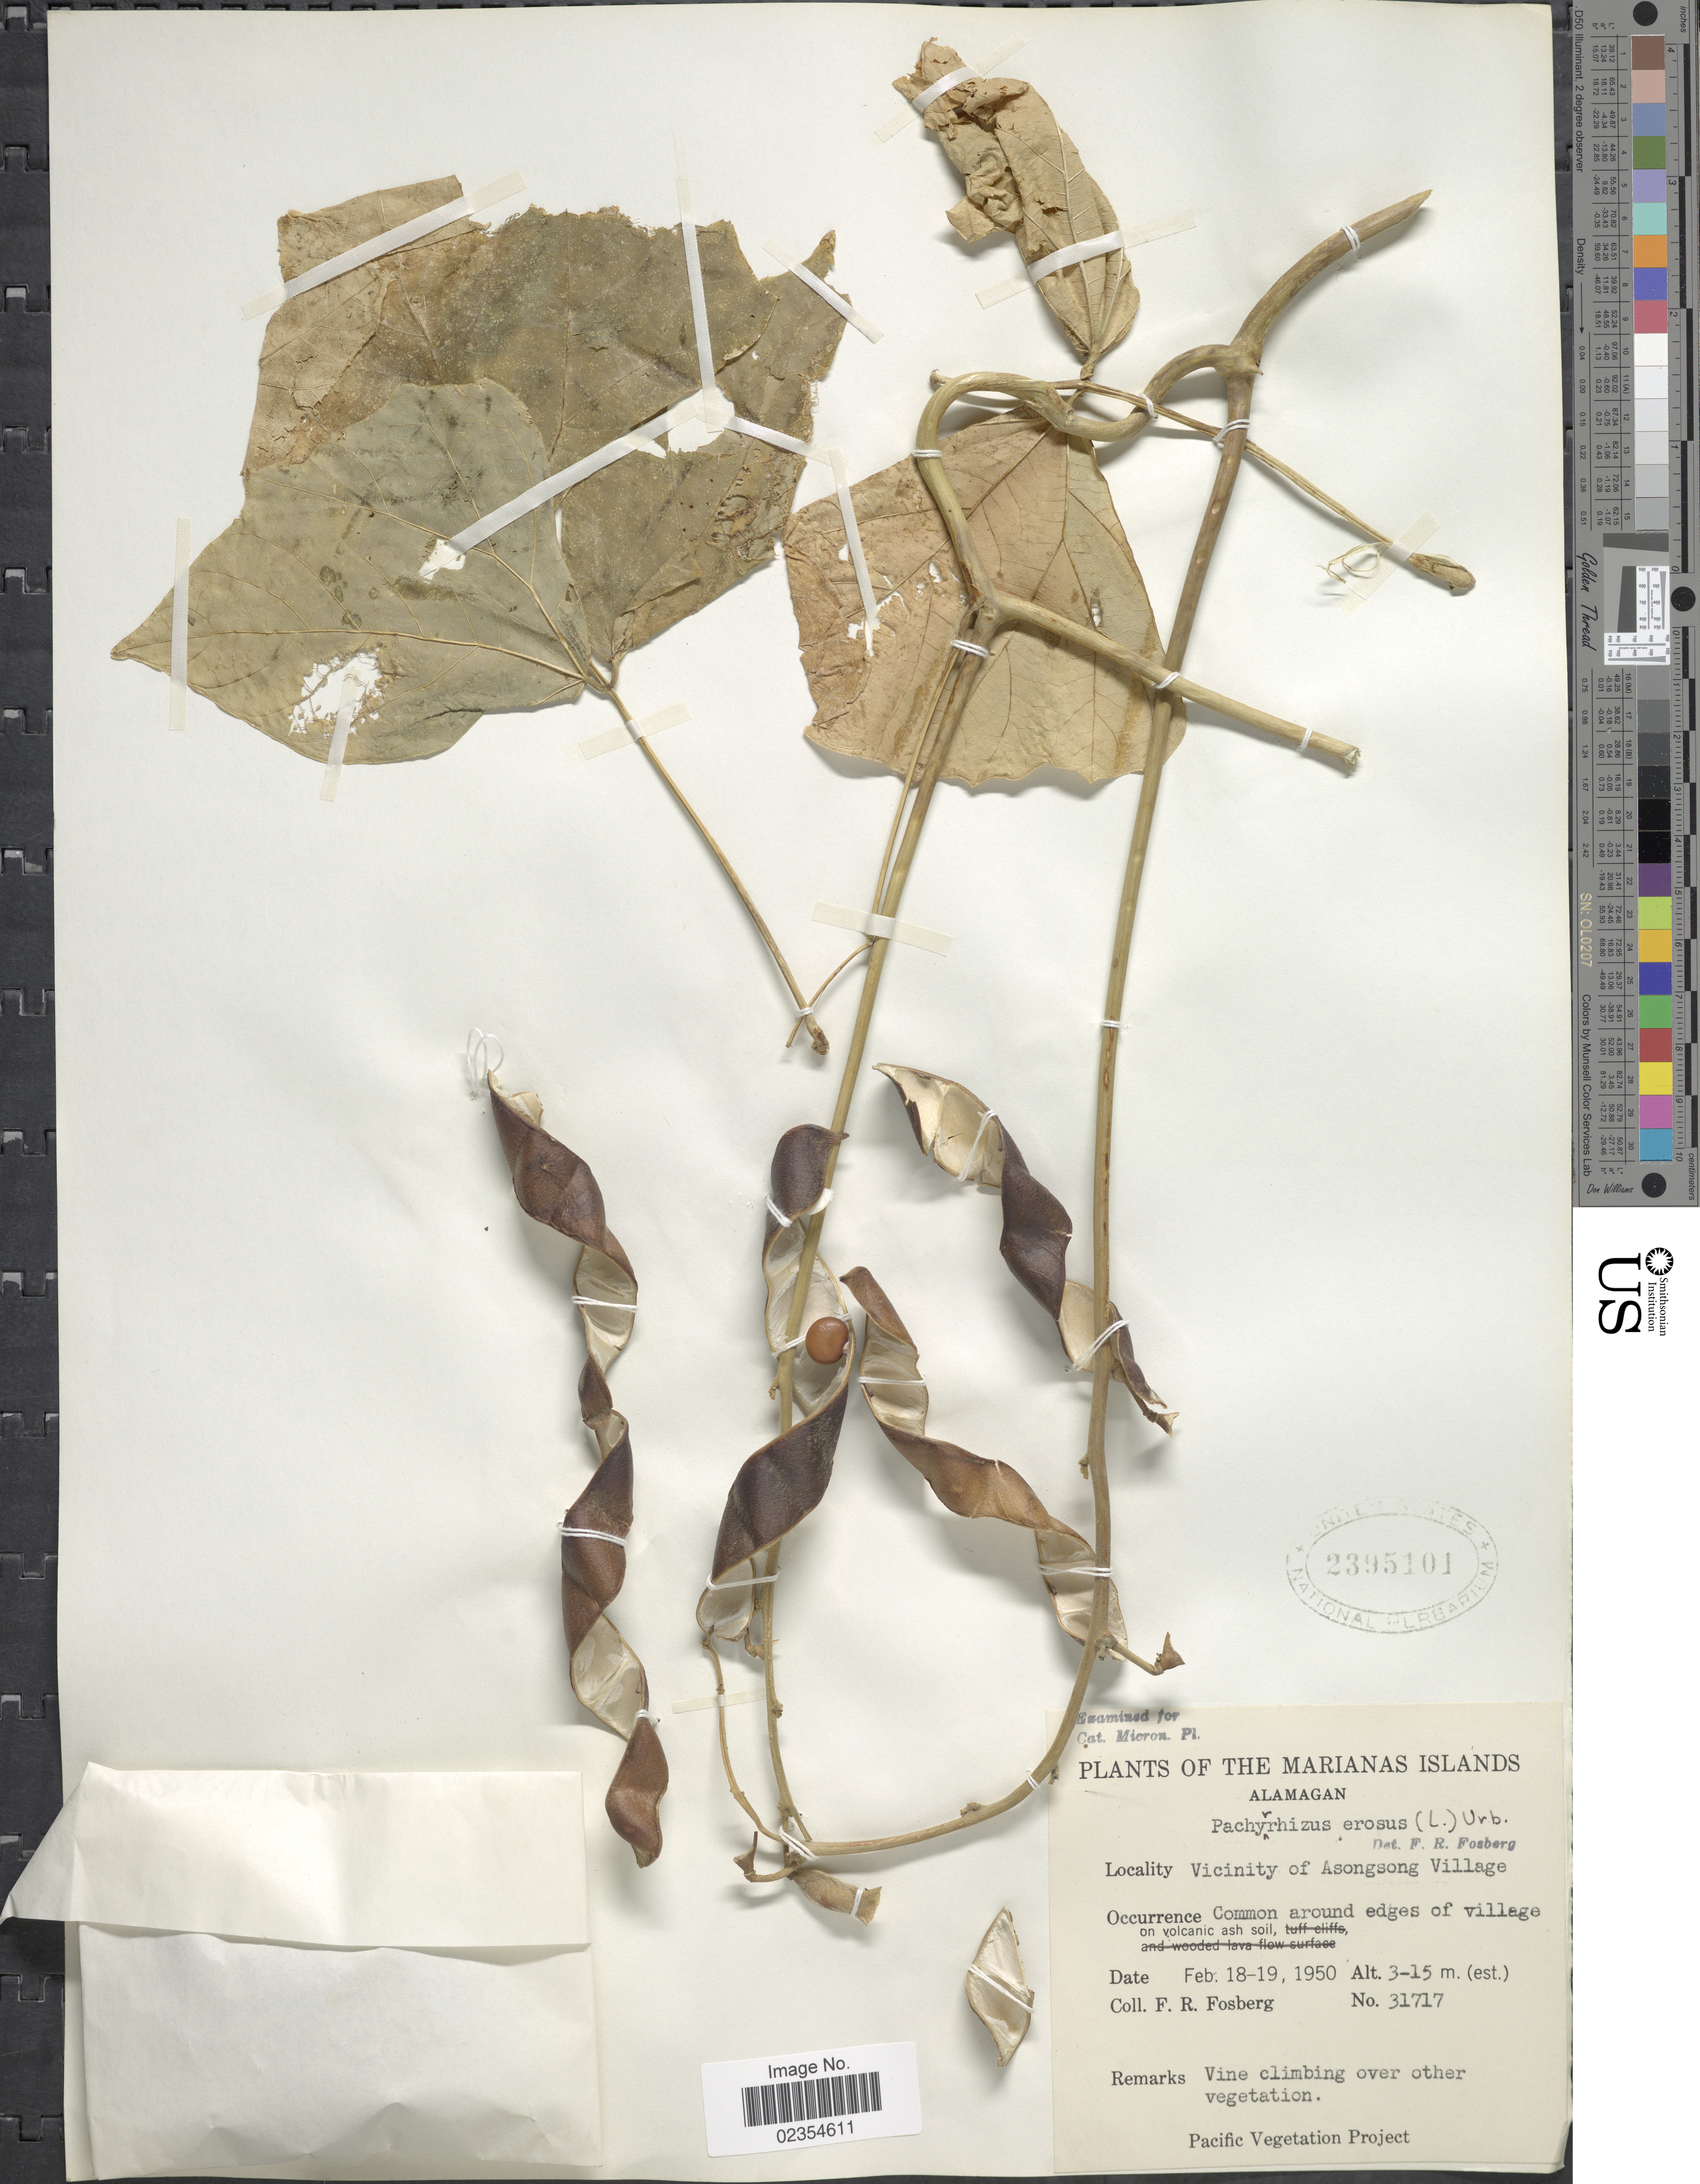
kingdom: Plantae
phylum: Tracheophyta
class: Magnoliopsida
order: Fabales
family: Fabaceae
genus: Pachyrhizus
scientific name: Pachyrhizus erosus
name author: (L.) Urb.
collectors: F. R. Fosberg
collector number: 31717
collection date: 1950-02-18/1950-02-19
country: Northern Mariana Islands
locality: The Marianas Islands, Alamagan, Vicinity of Asongsong Village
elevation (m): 3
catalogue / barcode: US 2395101